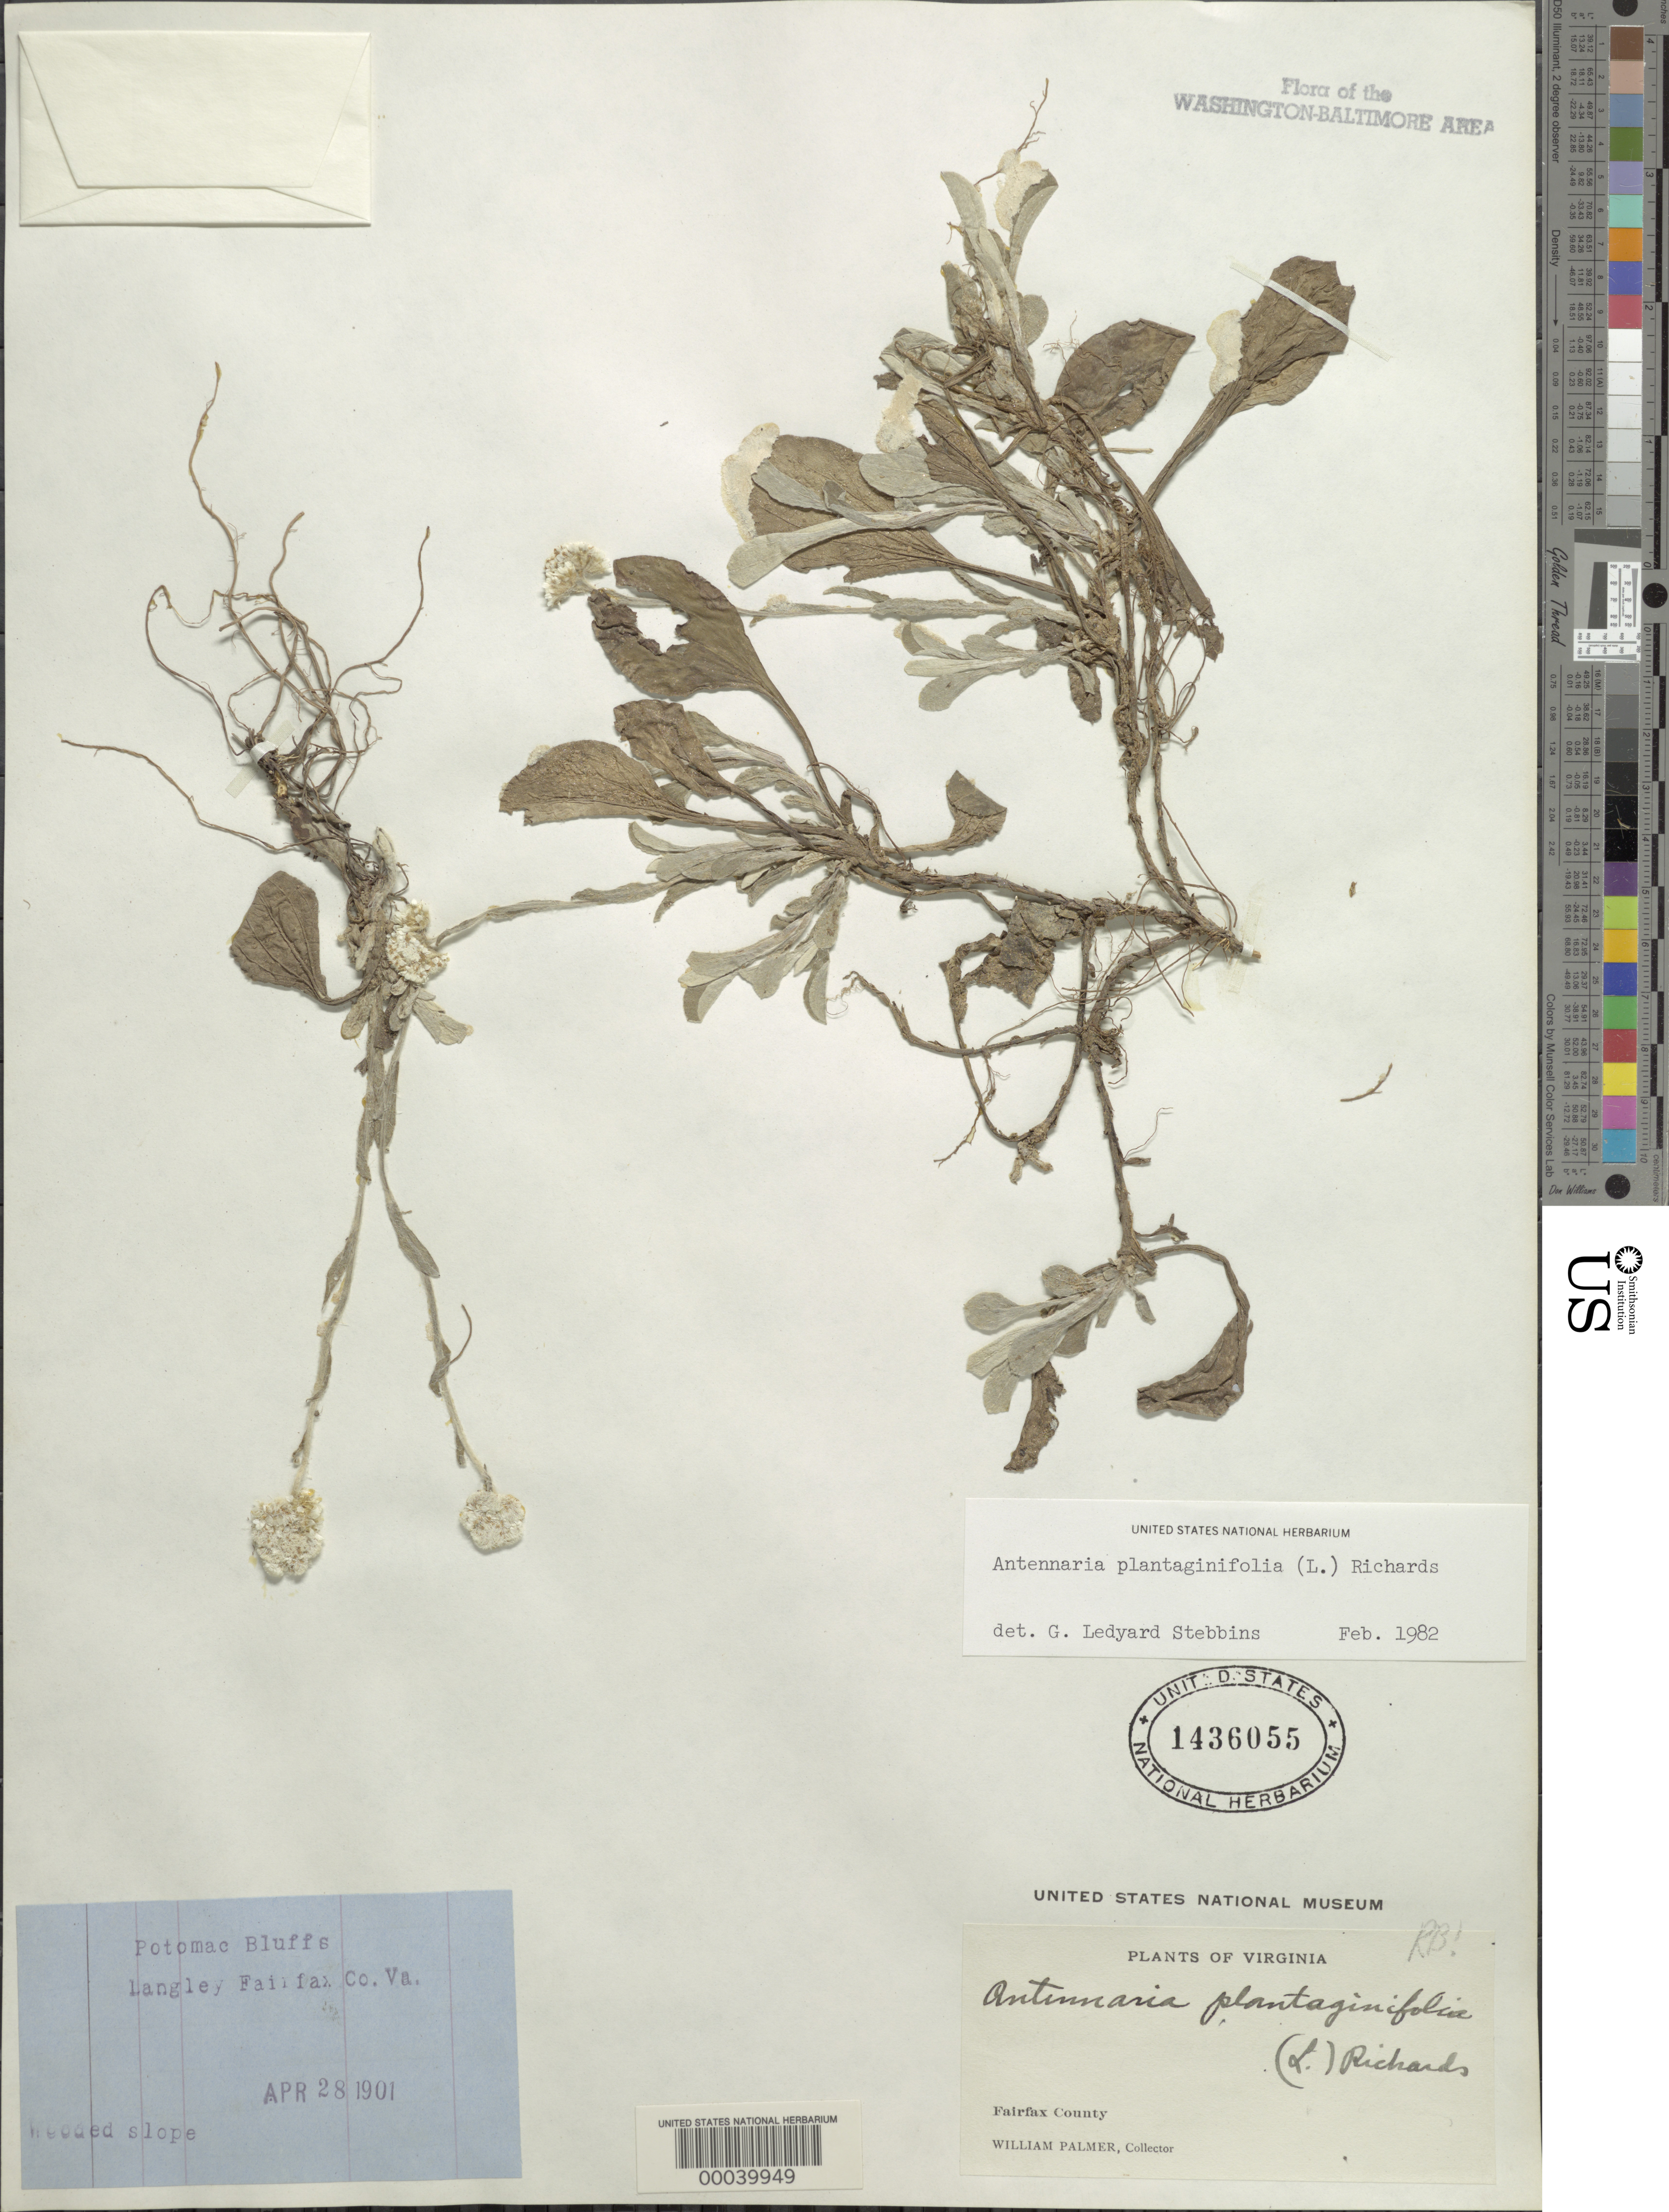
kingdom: Plantae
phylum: Tracheophyta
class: Magnoliopsida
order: Asterales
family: Asteraceae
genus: Antennaria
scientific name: Antennaria plantaginifolia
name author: (L.) Richardson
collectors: W. Palmer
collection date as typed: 28 Apr 1901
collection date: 1901-04-28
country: United States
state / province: Virginia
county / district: Fairfax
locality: Potomac Bluffs Langley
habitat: Wooded slope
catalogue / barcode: US 1436055